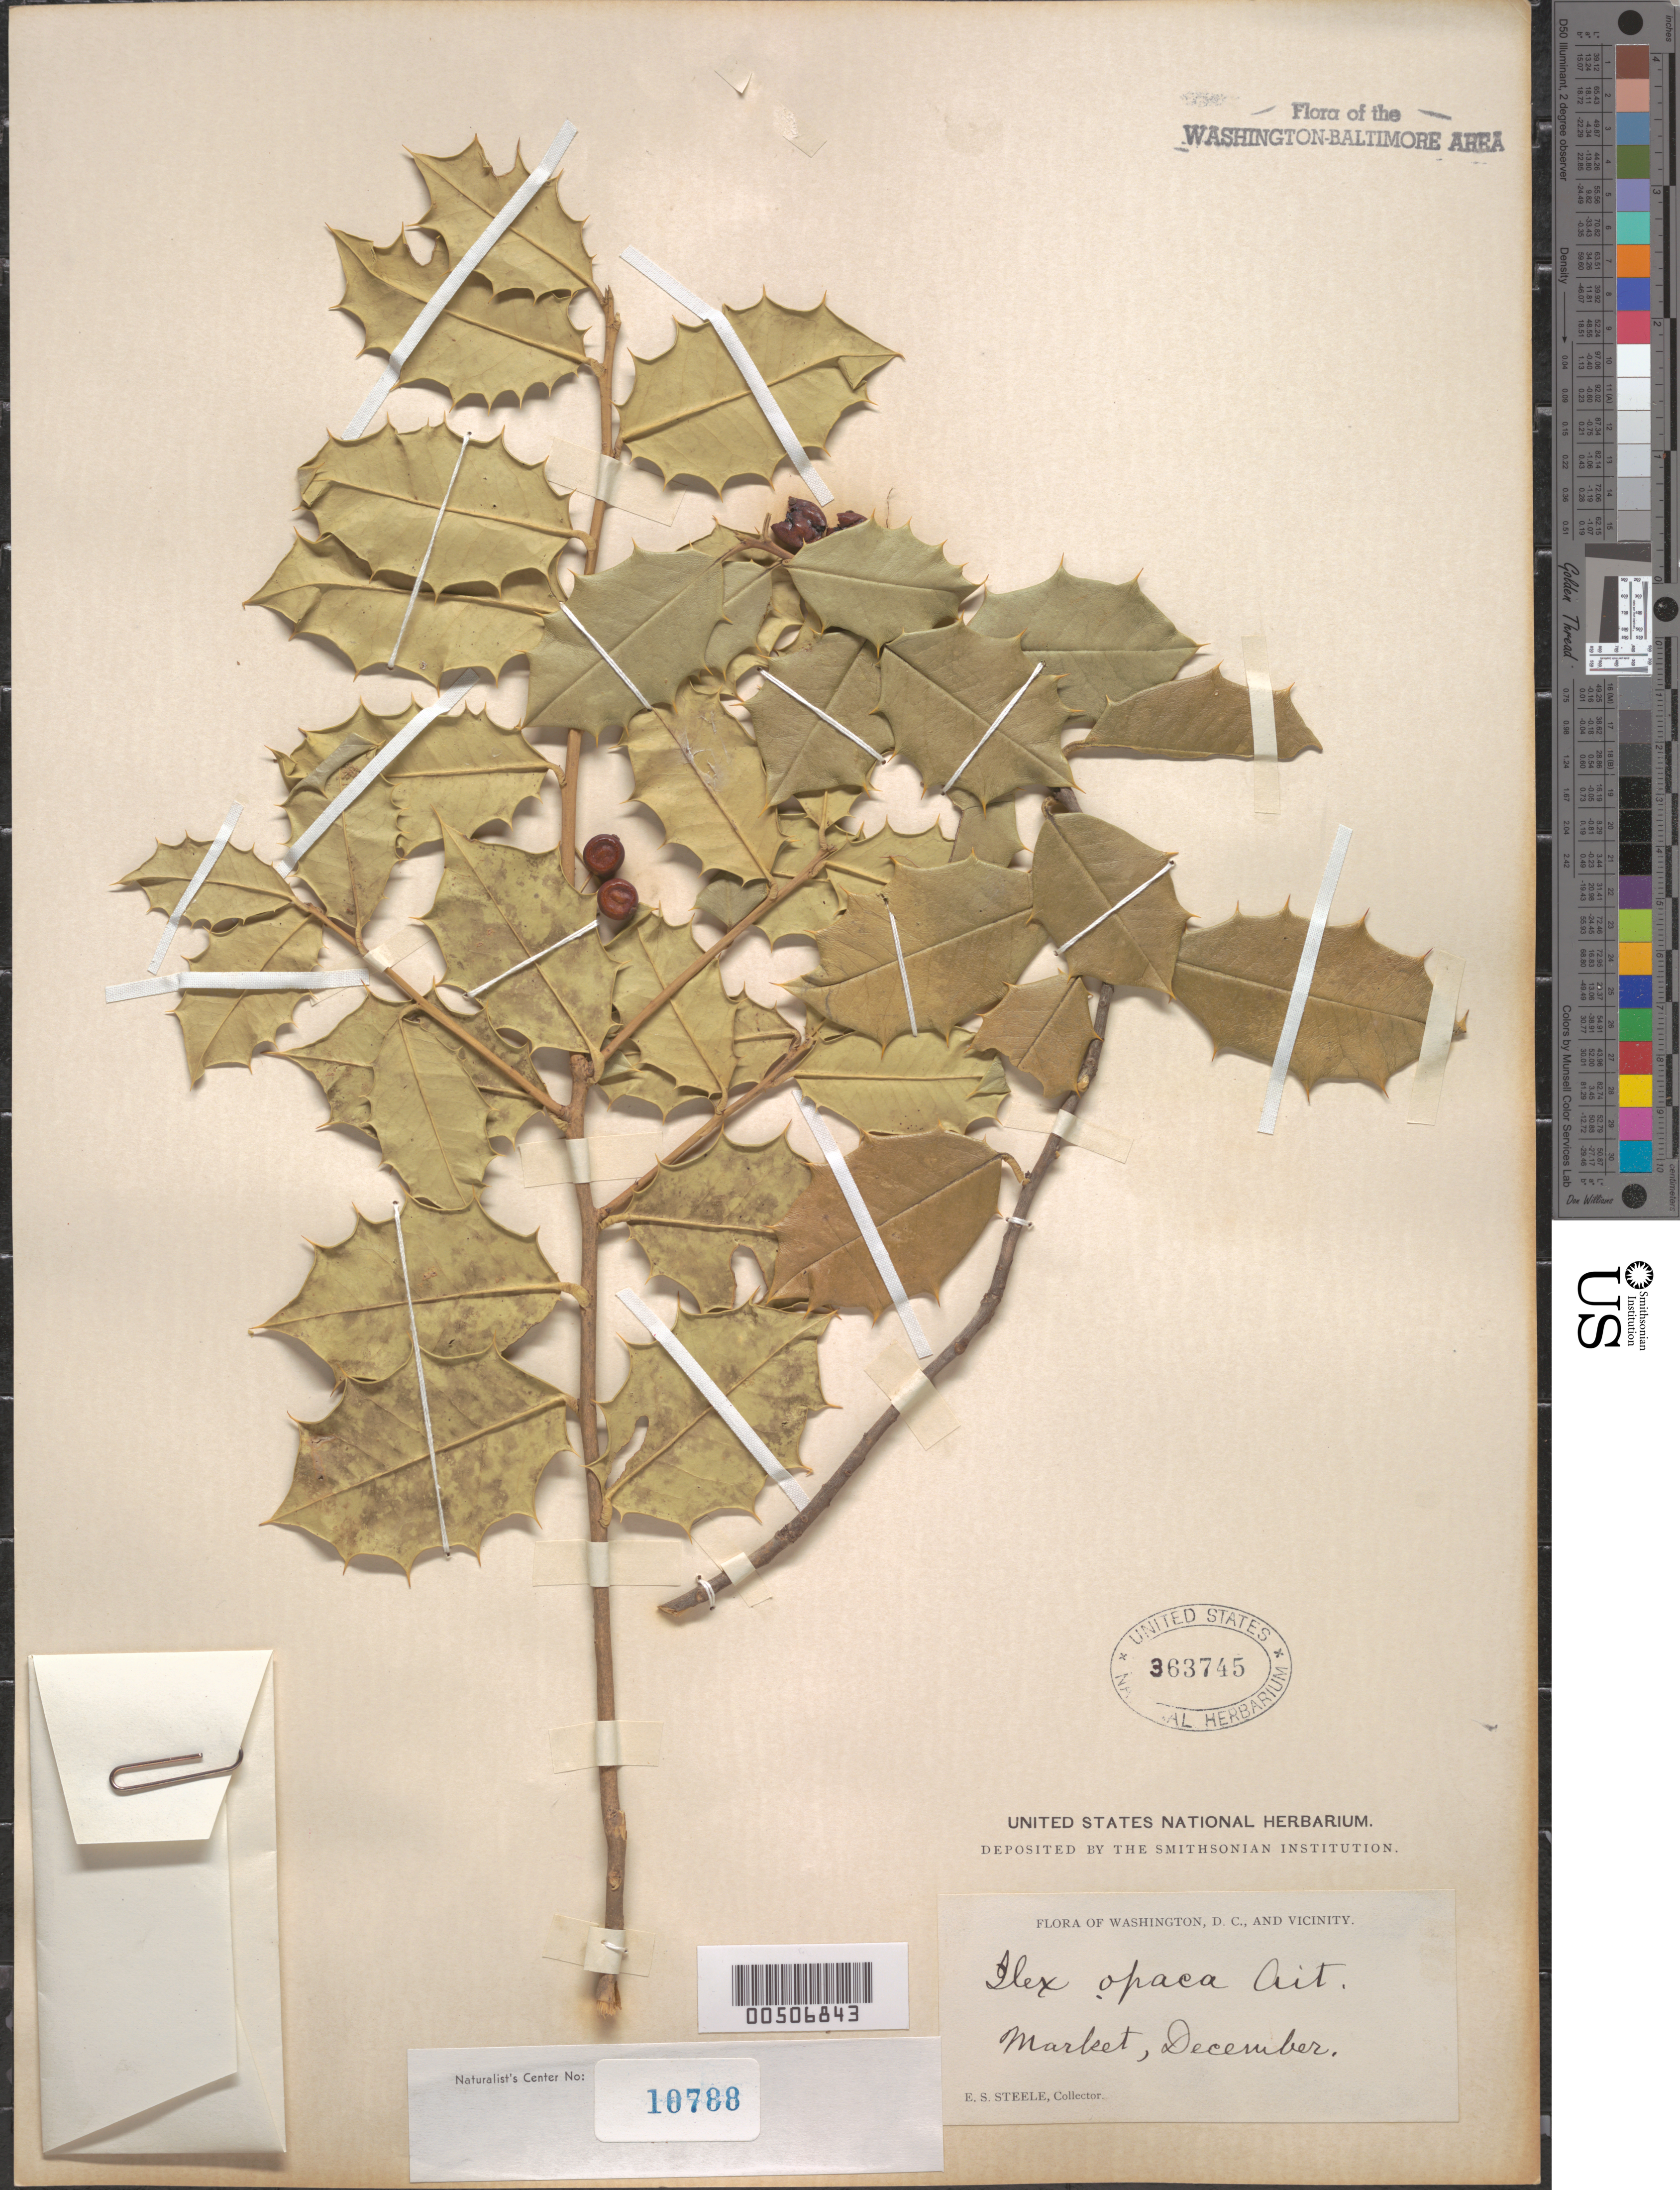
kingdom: Plantae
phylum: Tracheophyta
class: Magnoliopsida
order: Aquifoliales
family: Aquifoliaceae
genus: Ilex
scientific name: Ilex opaca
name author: Aiton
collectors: E. Steele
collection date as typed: Dec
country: United States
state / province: District of Columbia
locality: Market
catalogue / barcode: US 363745